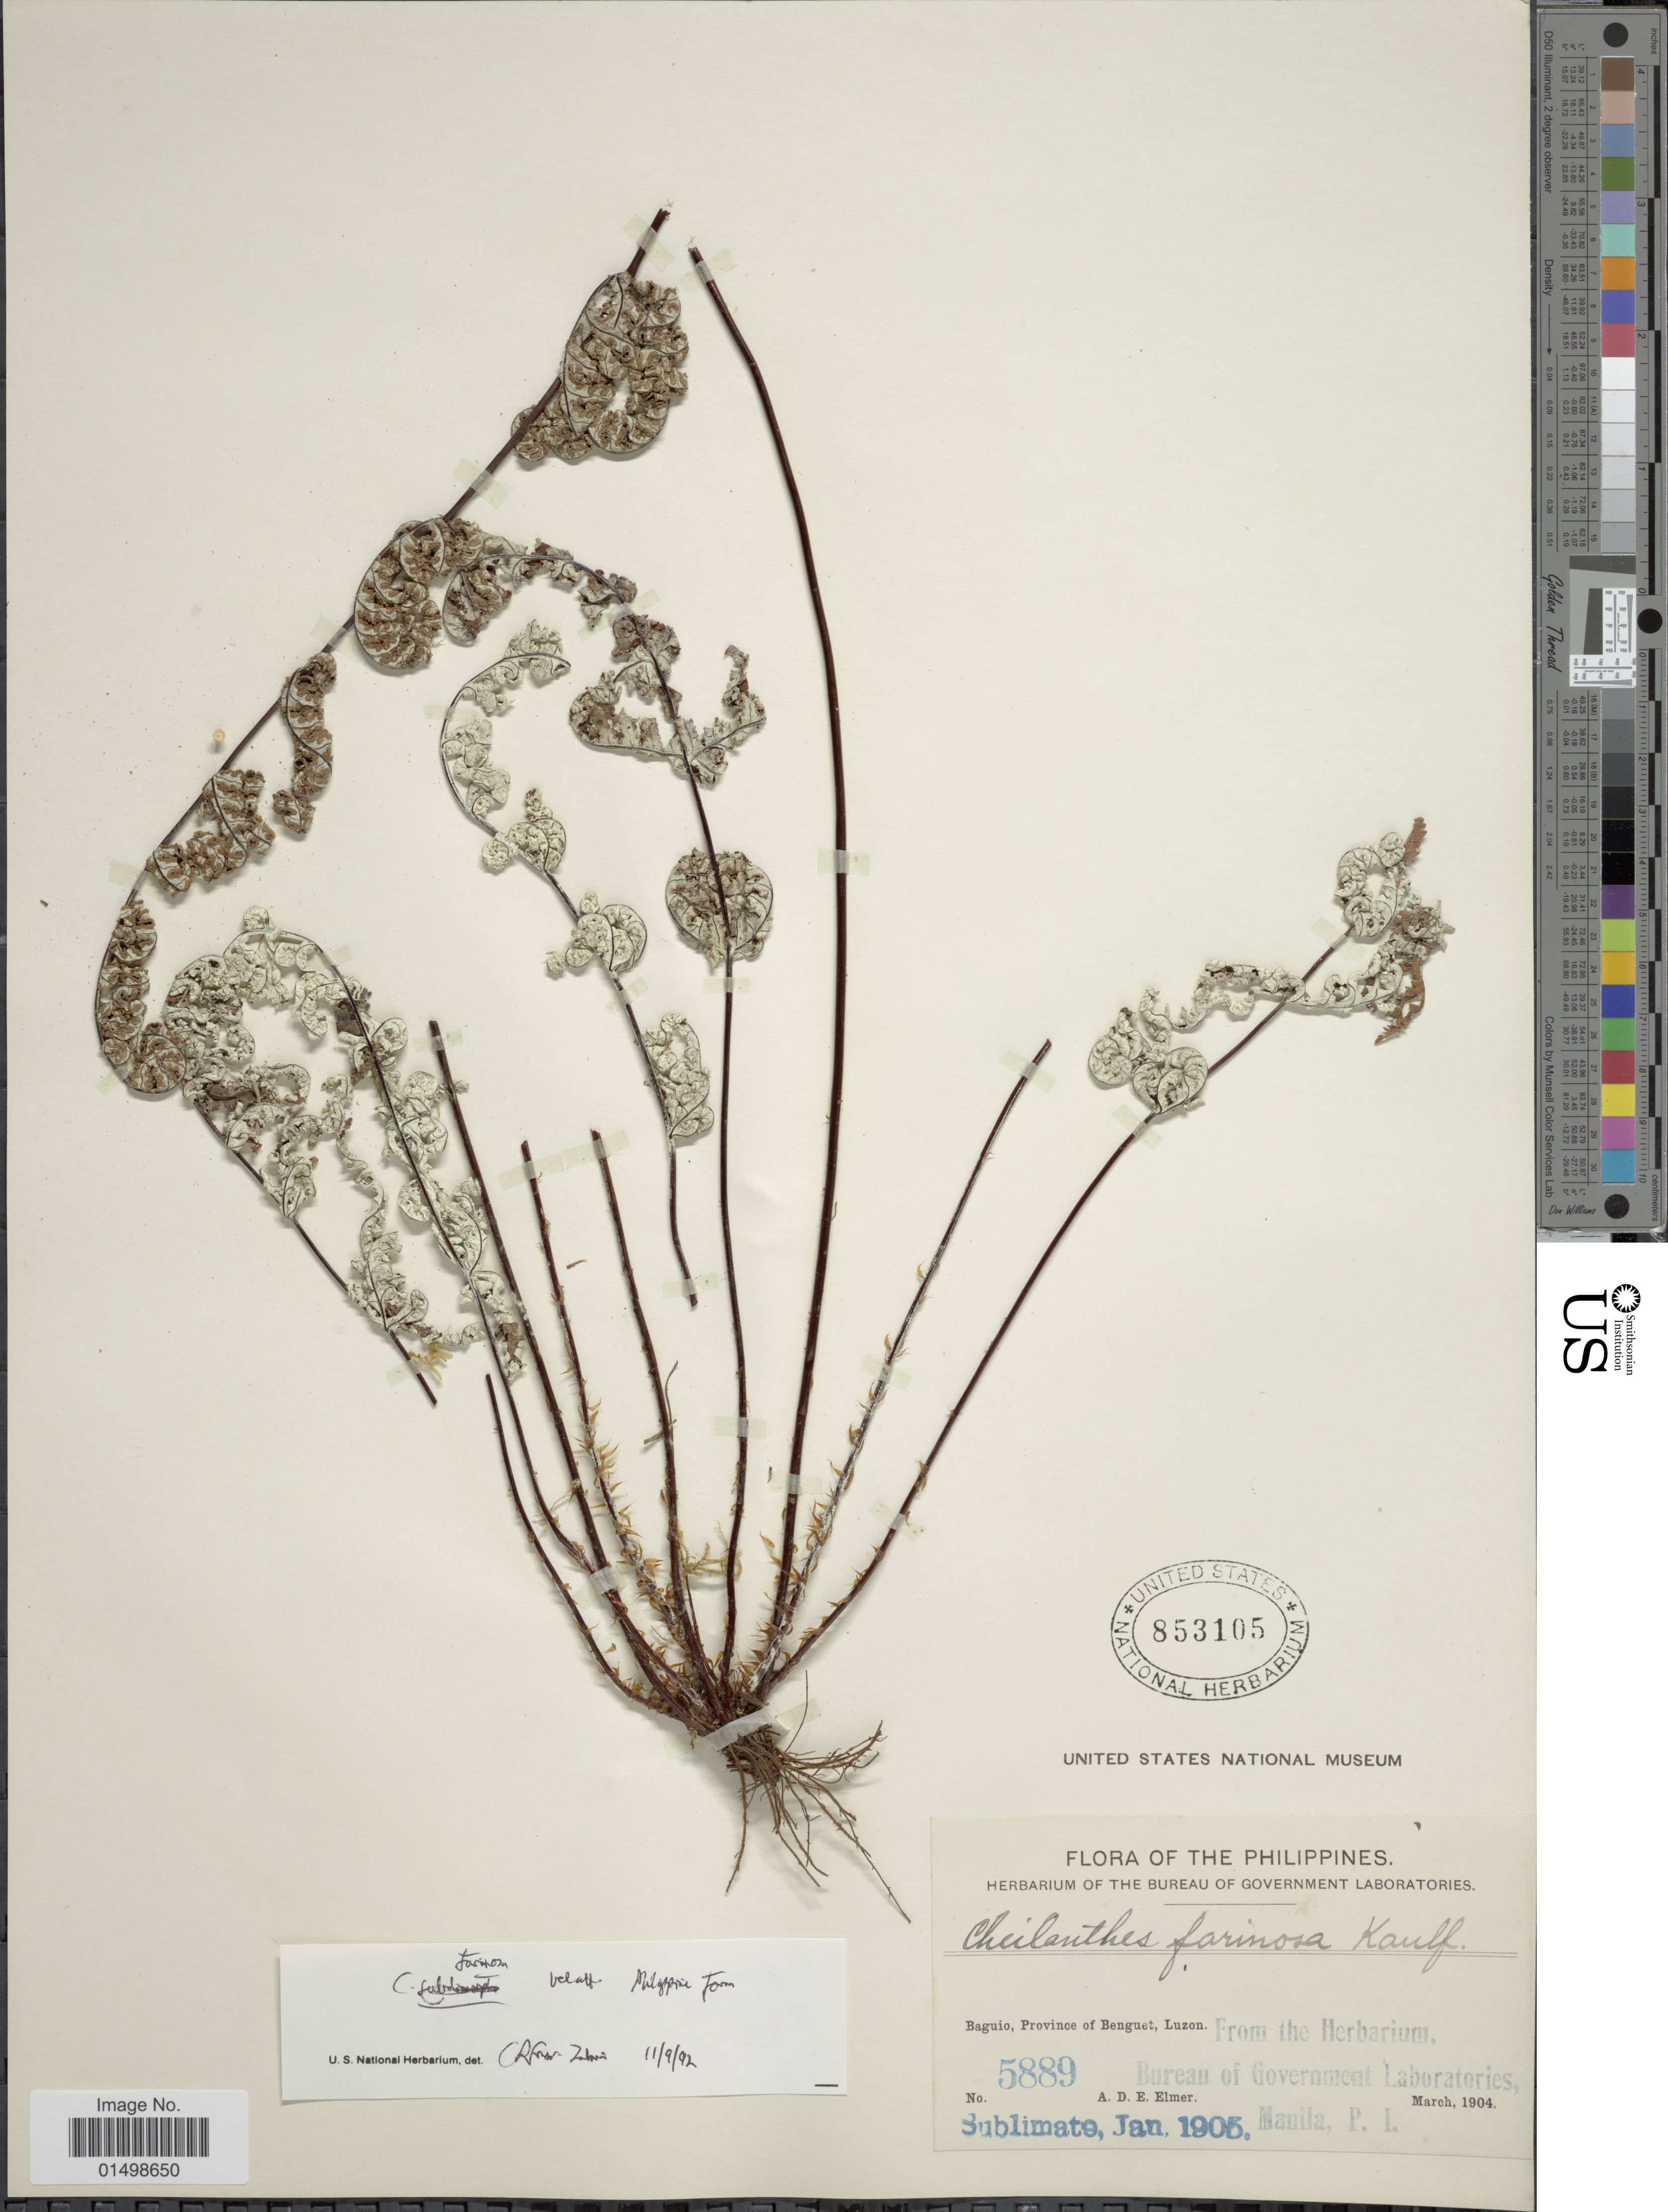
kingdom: Plantae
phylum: Tracheophyta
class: Polypodiopsida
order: Polypodiales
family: Pteridaceae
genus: Aleuritopteris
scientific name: Aleuritopteris farinosa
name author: (Forssk.) Fée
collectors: A. D. E. Elmer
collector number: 5889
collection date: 1904-03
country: Philippines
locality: Baguio, Province of Benguet, Luzon.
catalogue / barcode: US 853105